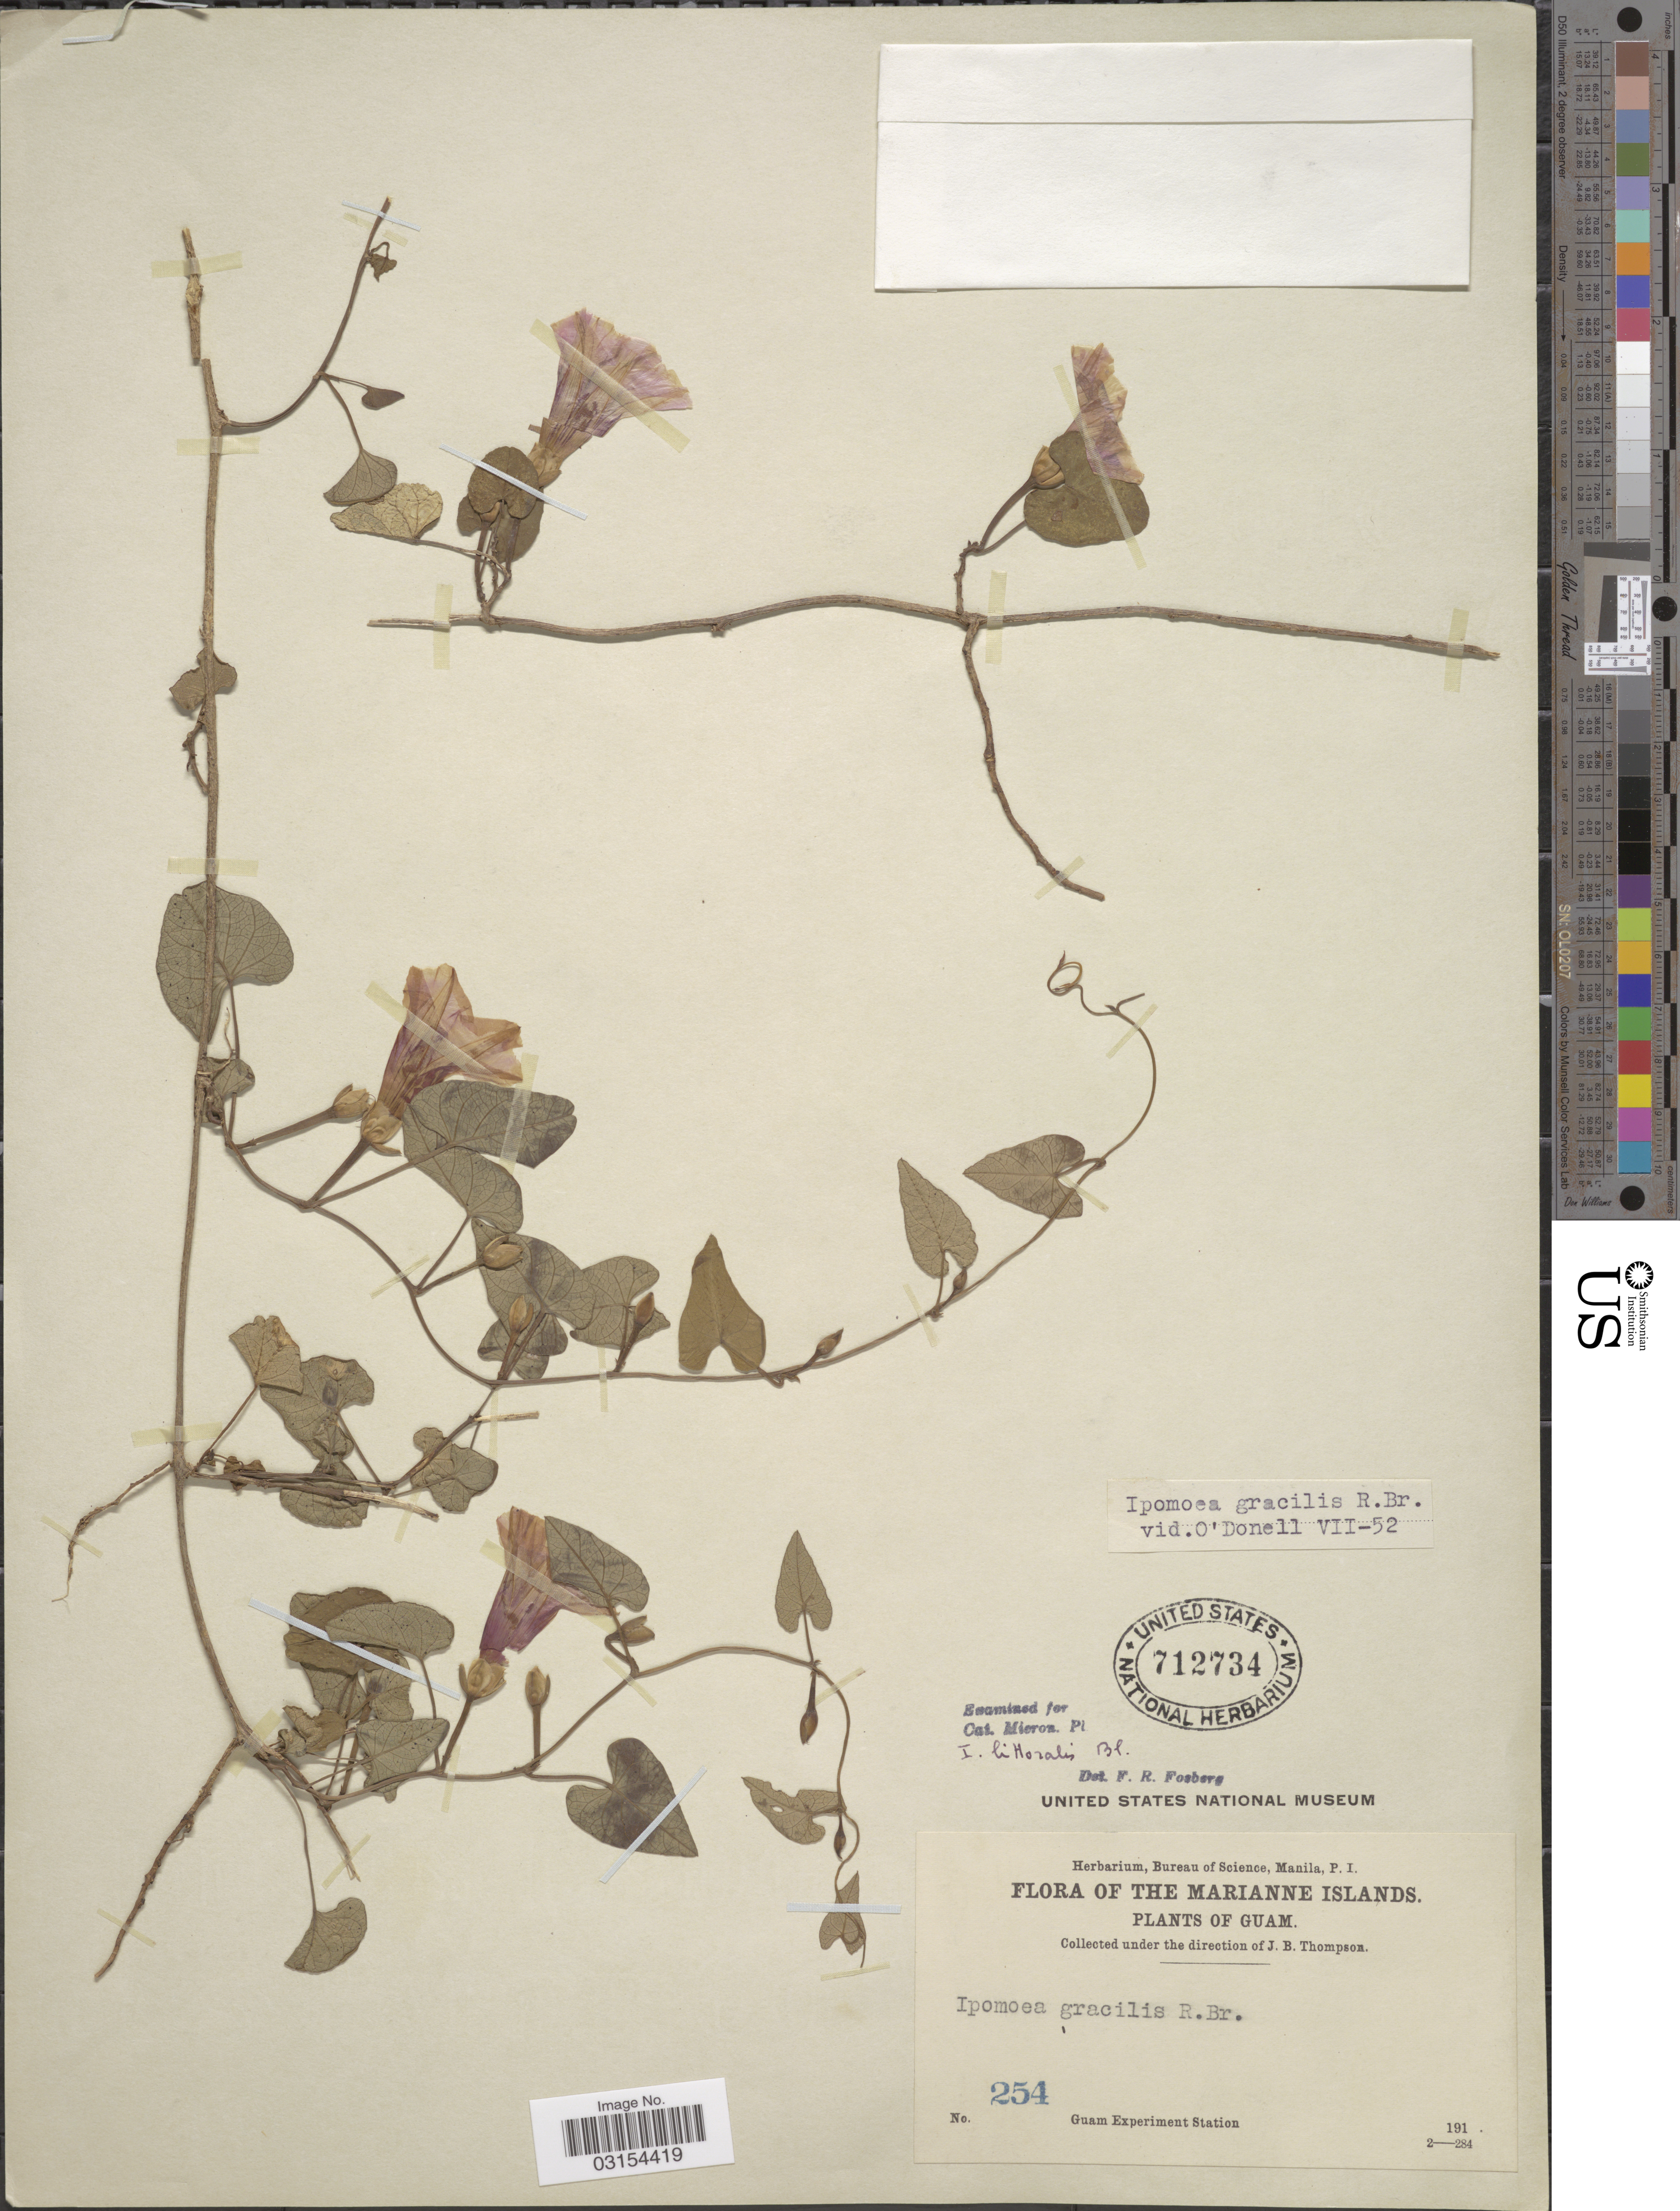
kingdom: Plantae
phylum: Tracheophyta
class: Magnoliopsida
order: Solanales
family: Convolvulaceae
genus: Ipomoea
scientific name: Ipomoea littoralis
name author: Blume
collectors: Guam Exp. Sta.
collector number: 254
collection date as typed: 191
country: Guam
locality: The Marianne Islands.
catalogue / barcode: US 712734